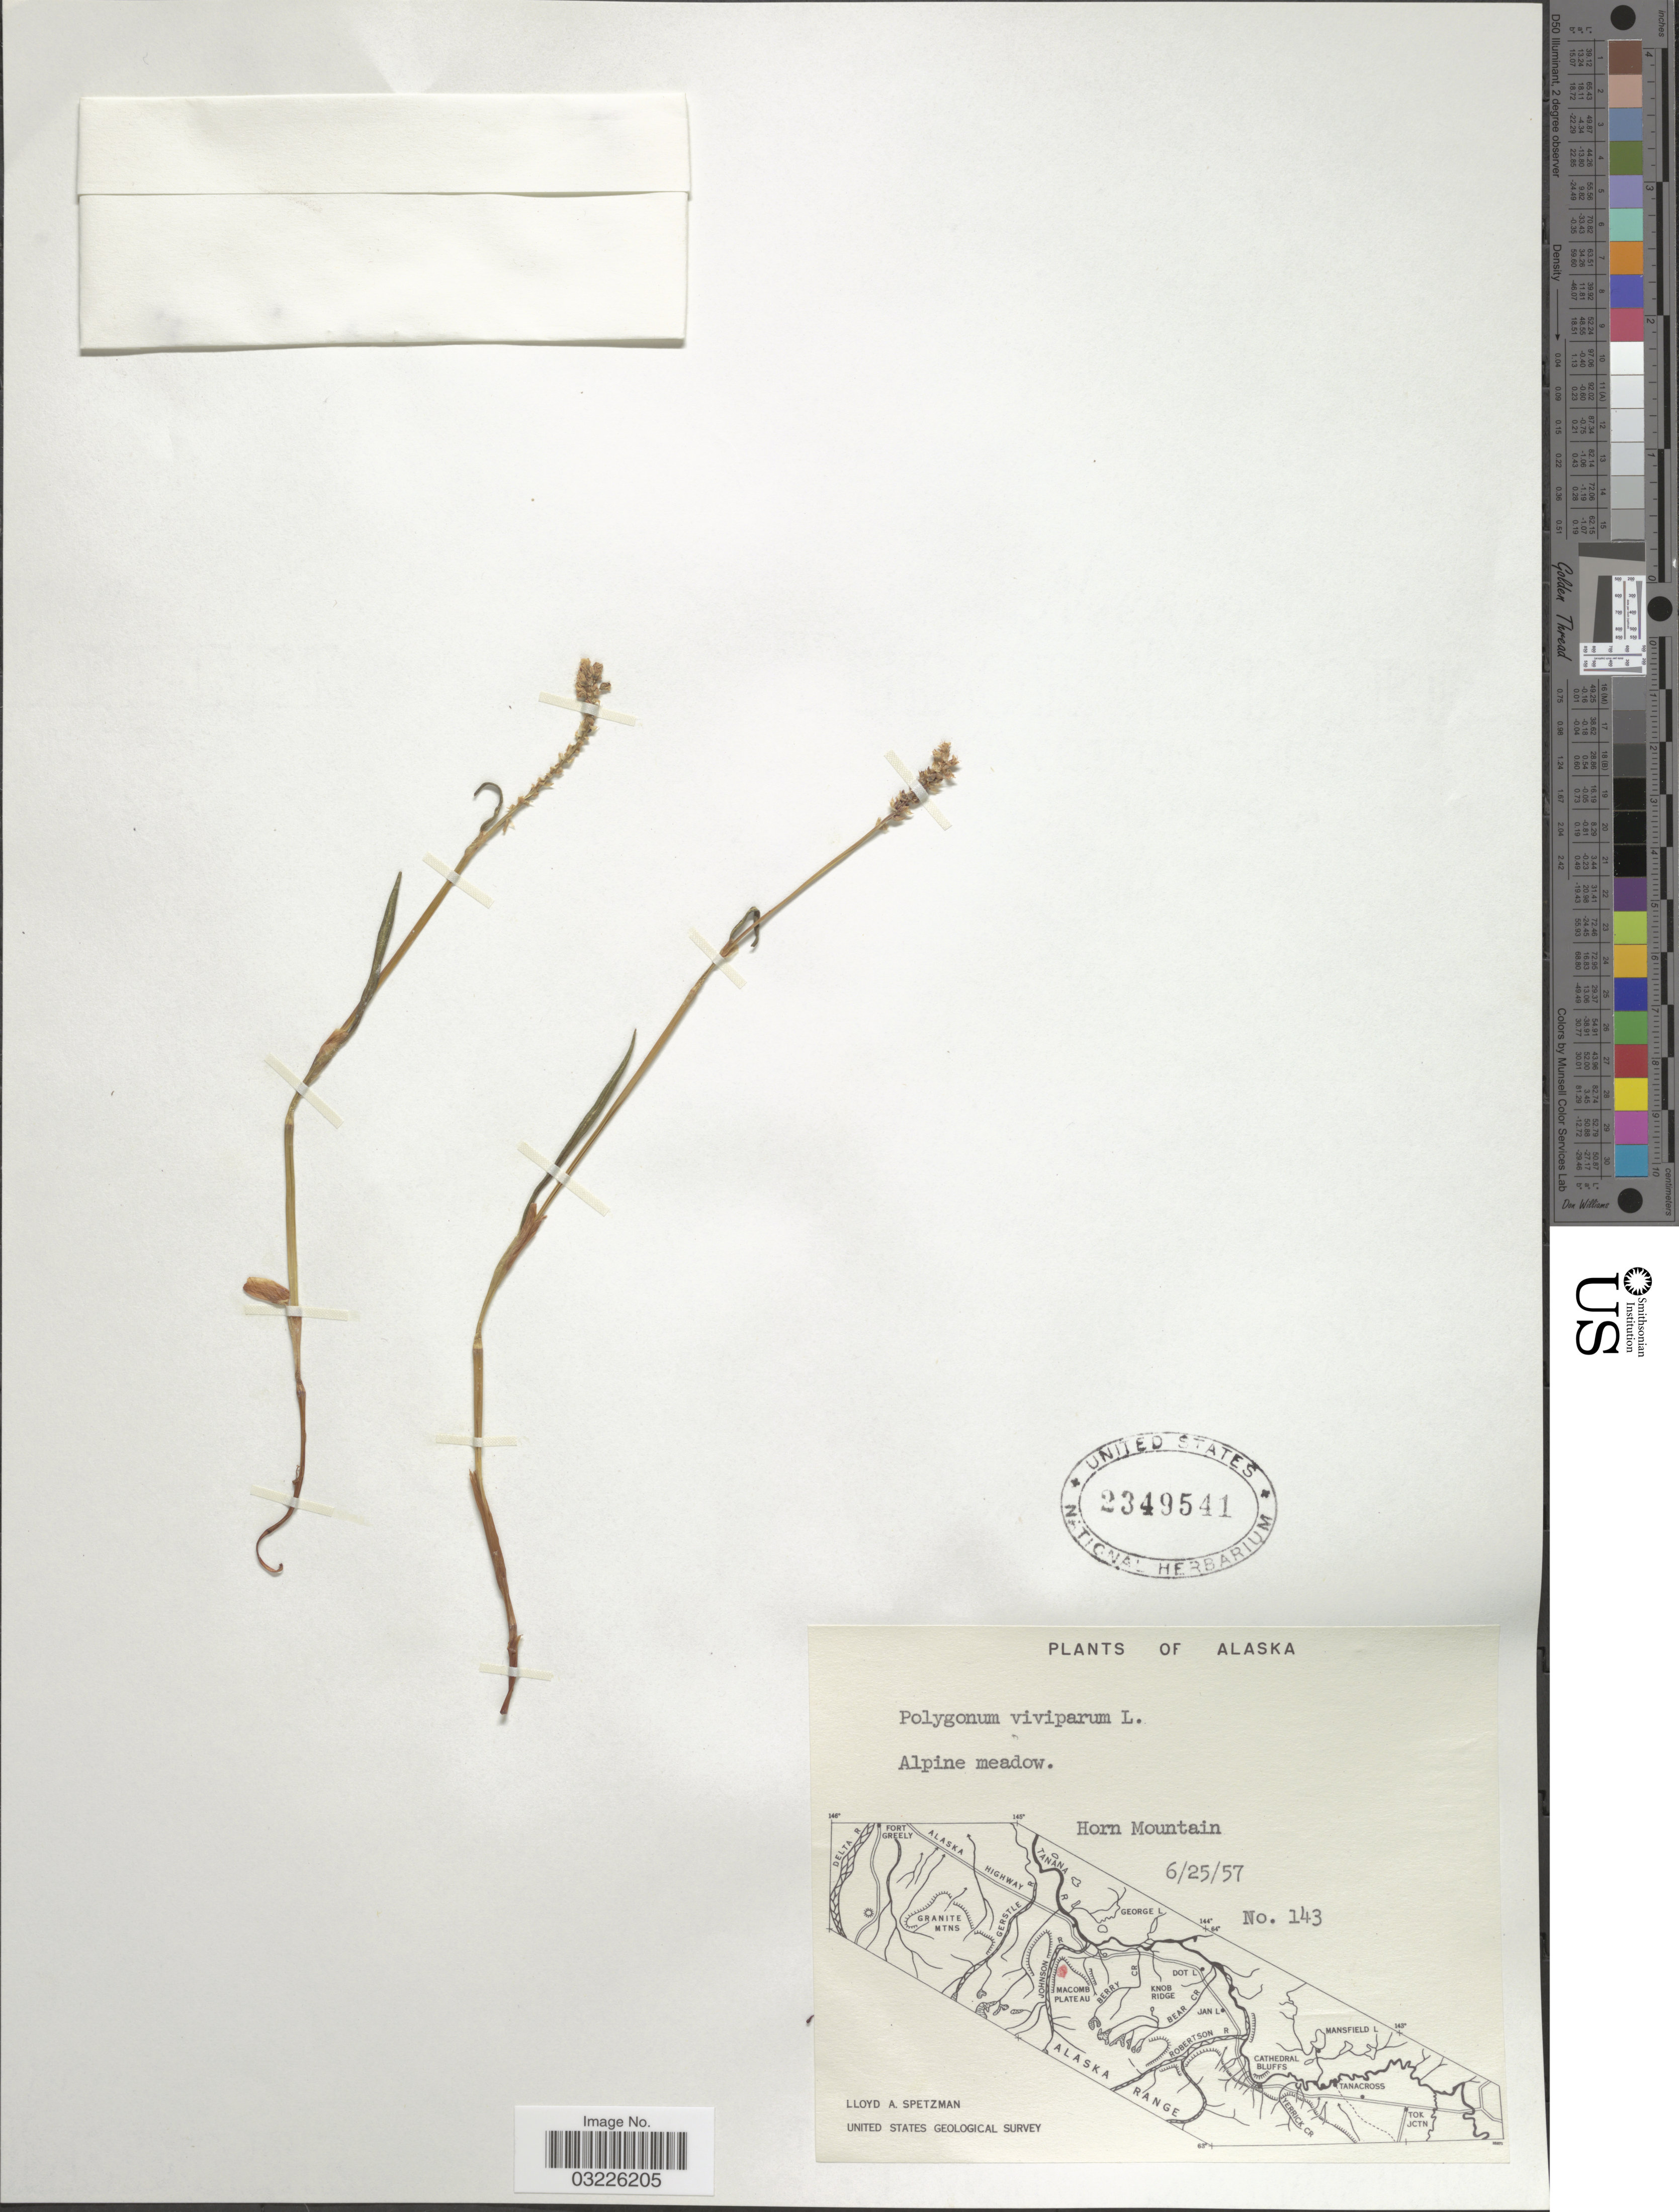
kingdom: Plantae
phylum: Tracheophyta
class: Magnoliopsida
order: Caryophyllales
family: Polygonaceae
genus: Bistorta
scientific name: Bistorta vivipara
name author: (L.) Delarbre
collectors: L. Spetzman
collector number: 143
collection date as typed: Transcribed d/m/y: 25/6/57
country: United States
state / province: Alaska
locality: Horn Mountain.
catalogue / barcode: US 2349541